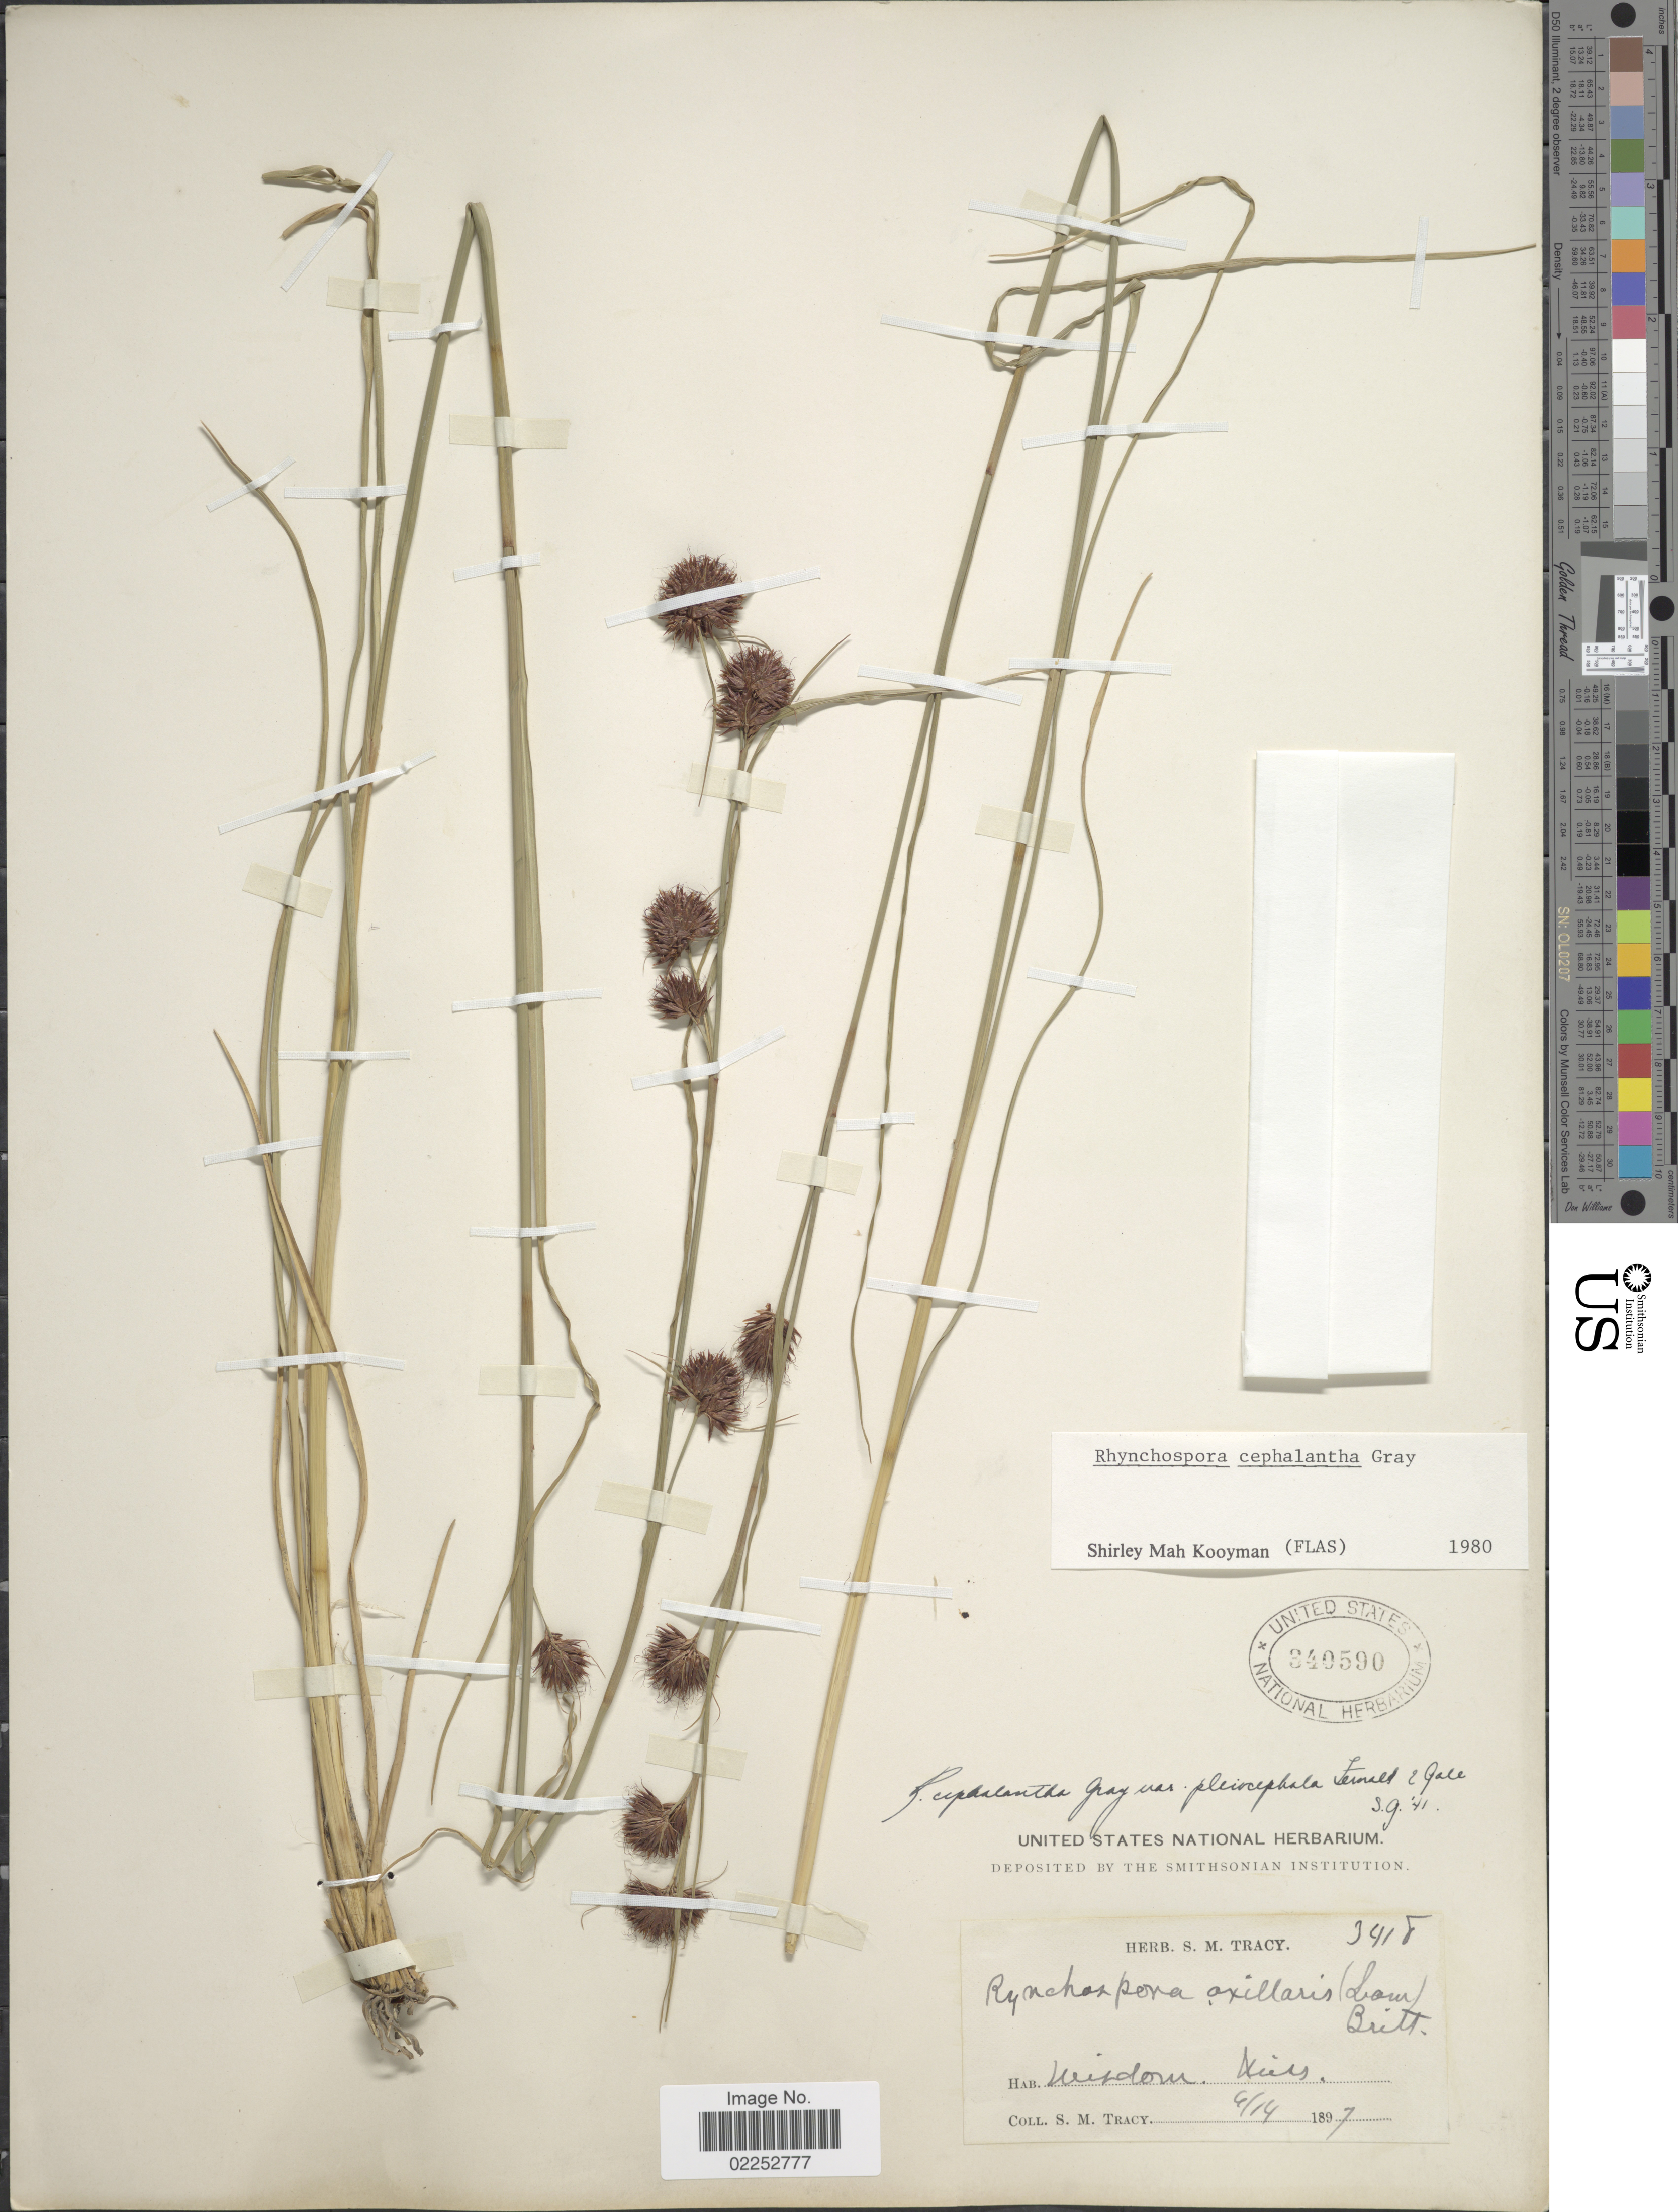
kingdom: Plantae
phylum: Tracheophyta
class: Liliopsida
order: Poales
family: Cyperaceae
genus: Rhynchospora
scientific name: Rhynchospora cephalantha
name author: A. Gray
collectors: S. M. Tracy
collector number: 3418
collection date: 1897-04-14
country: United States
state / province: Mississippi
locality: Wisdom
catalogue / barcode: US 340590